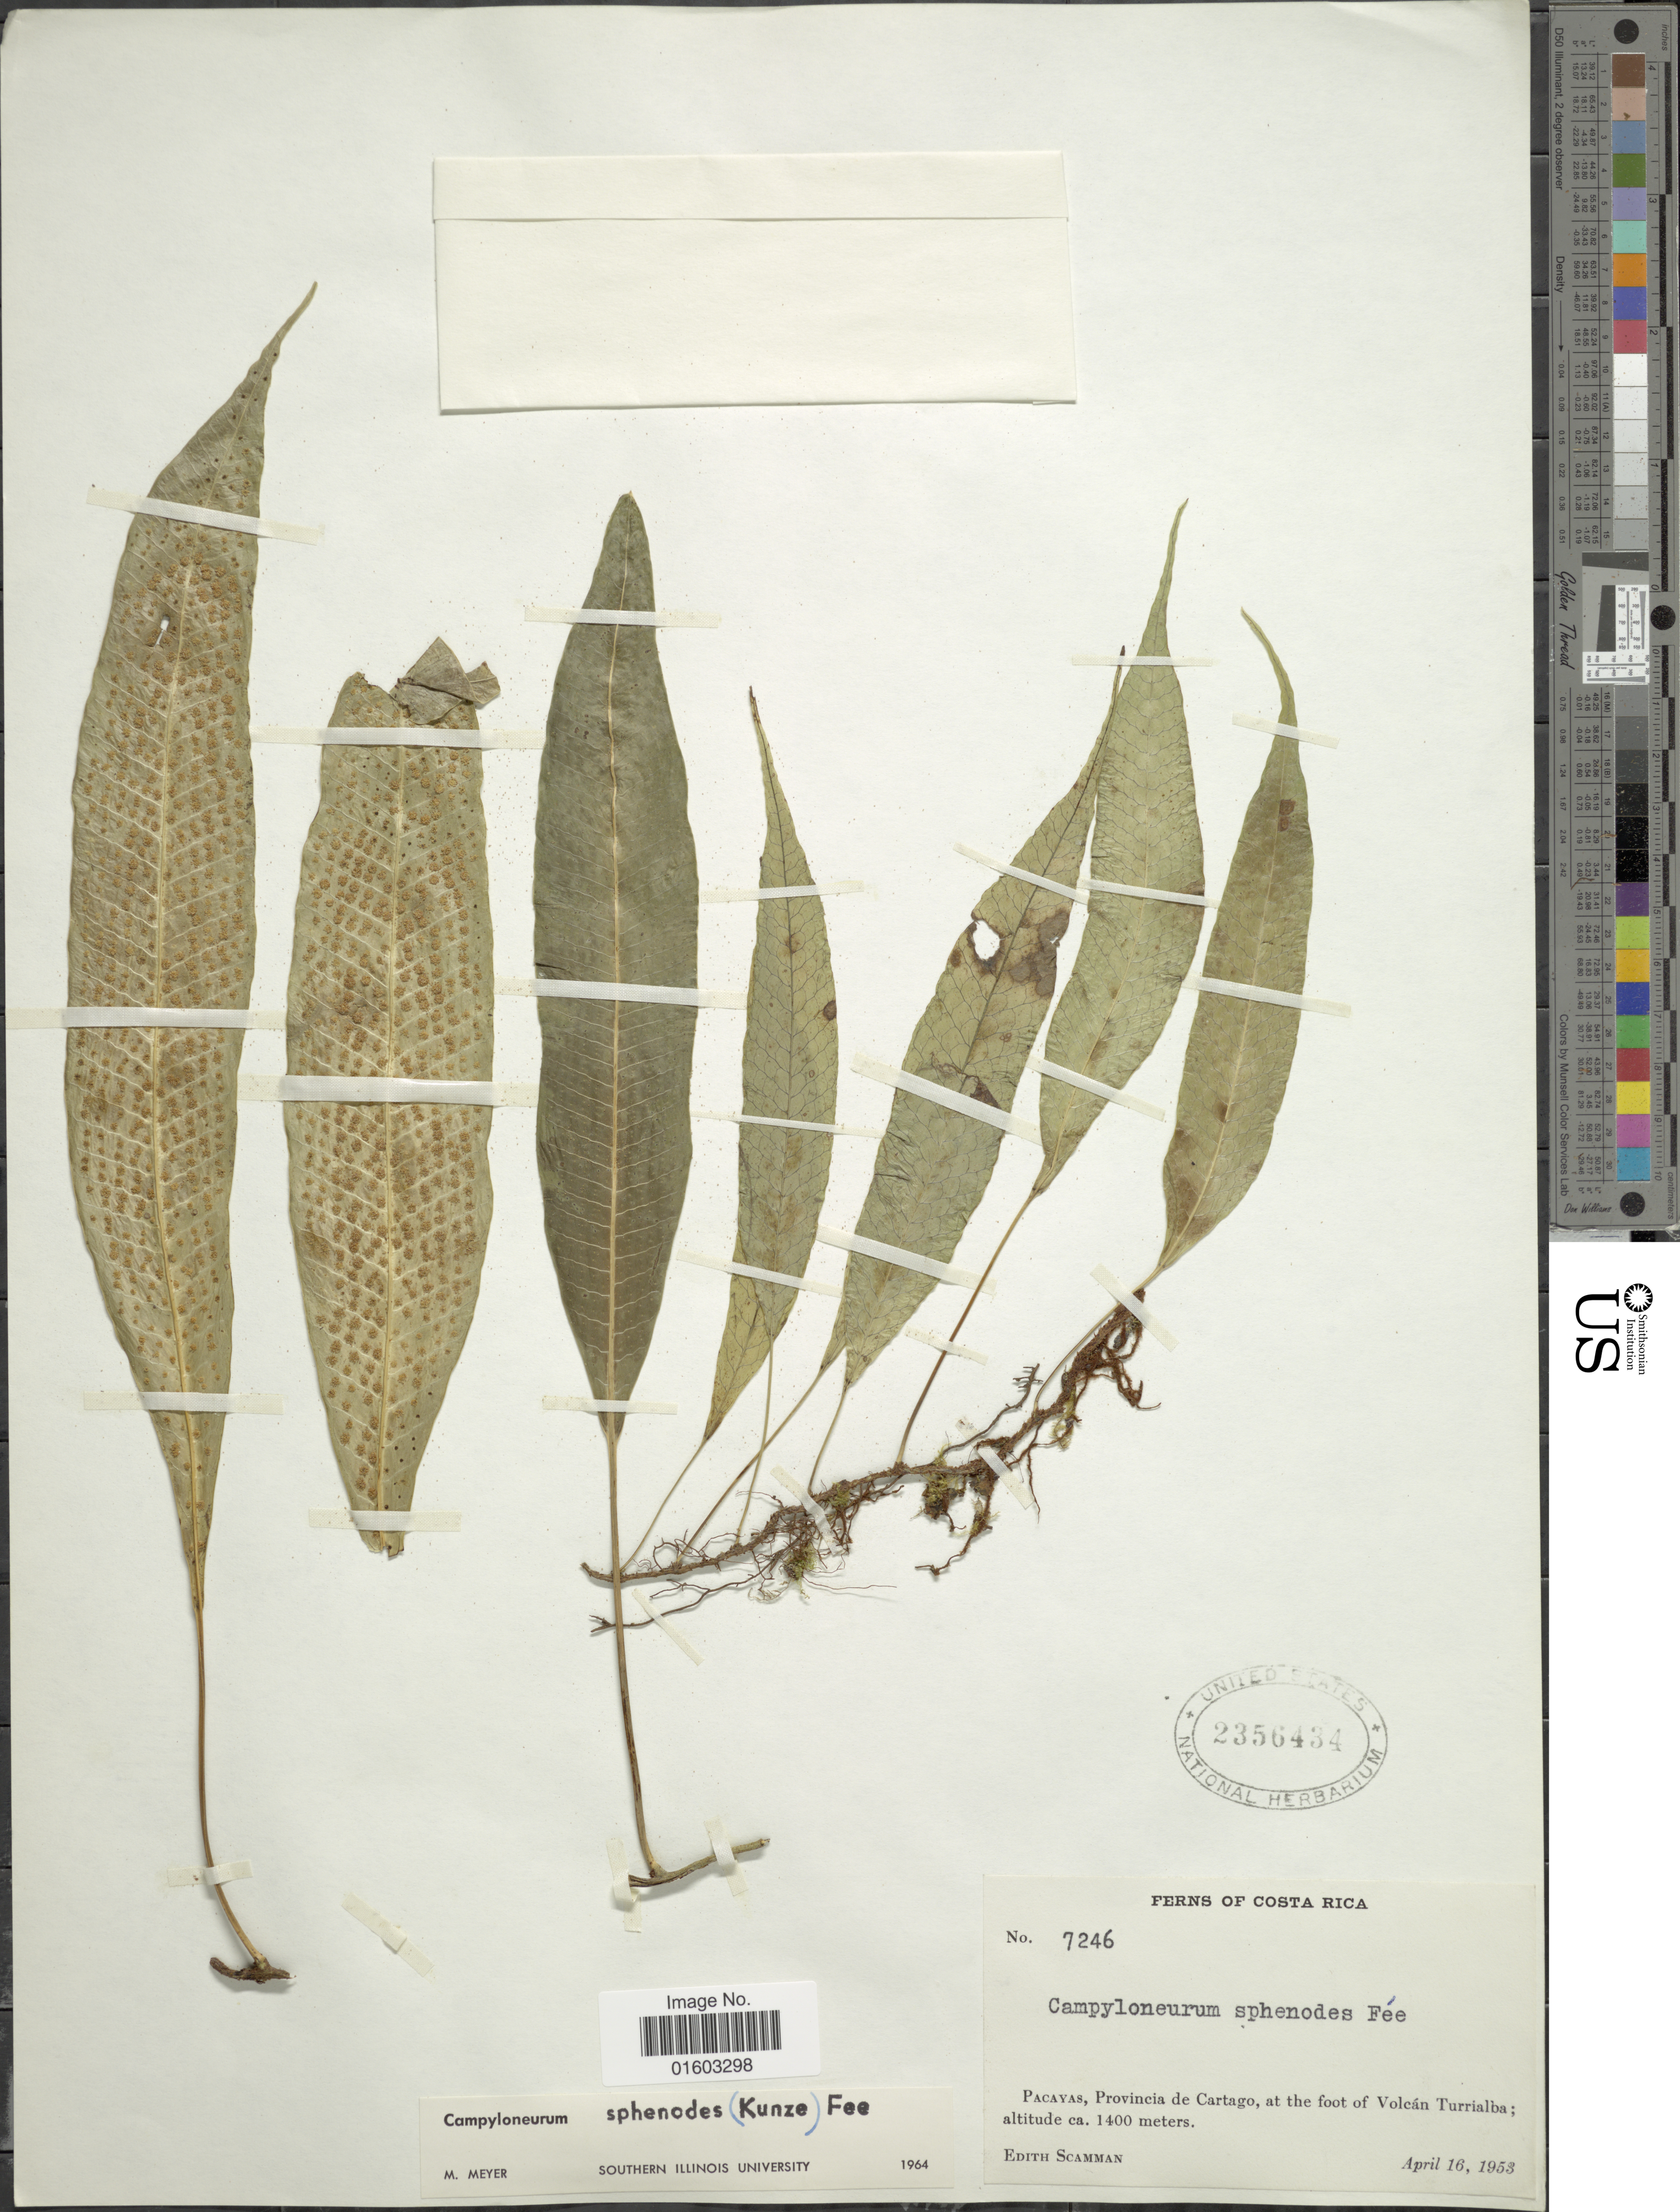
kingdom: Plantae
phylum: Tracheophyta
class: Polypodiopsida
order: Polypodiales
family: Polypodiaceae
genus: Campyloneurum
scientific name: Campyloneurum wercklei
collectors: E. Scamman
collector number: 7246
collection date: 1953-04-16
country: Costa Rica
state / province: Cartago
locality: Pacayas, at the foot of Volcan Turrialba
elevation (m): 1400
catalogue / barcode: US 2356434